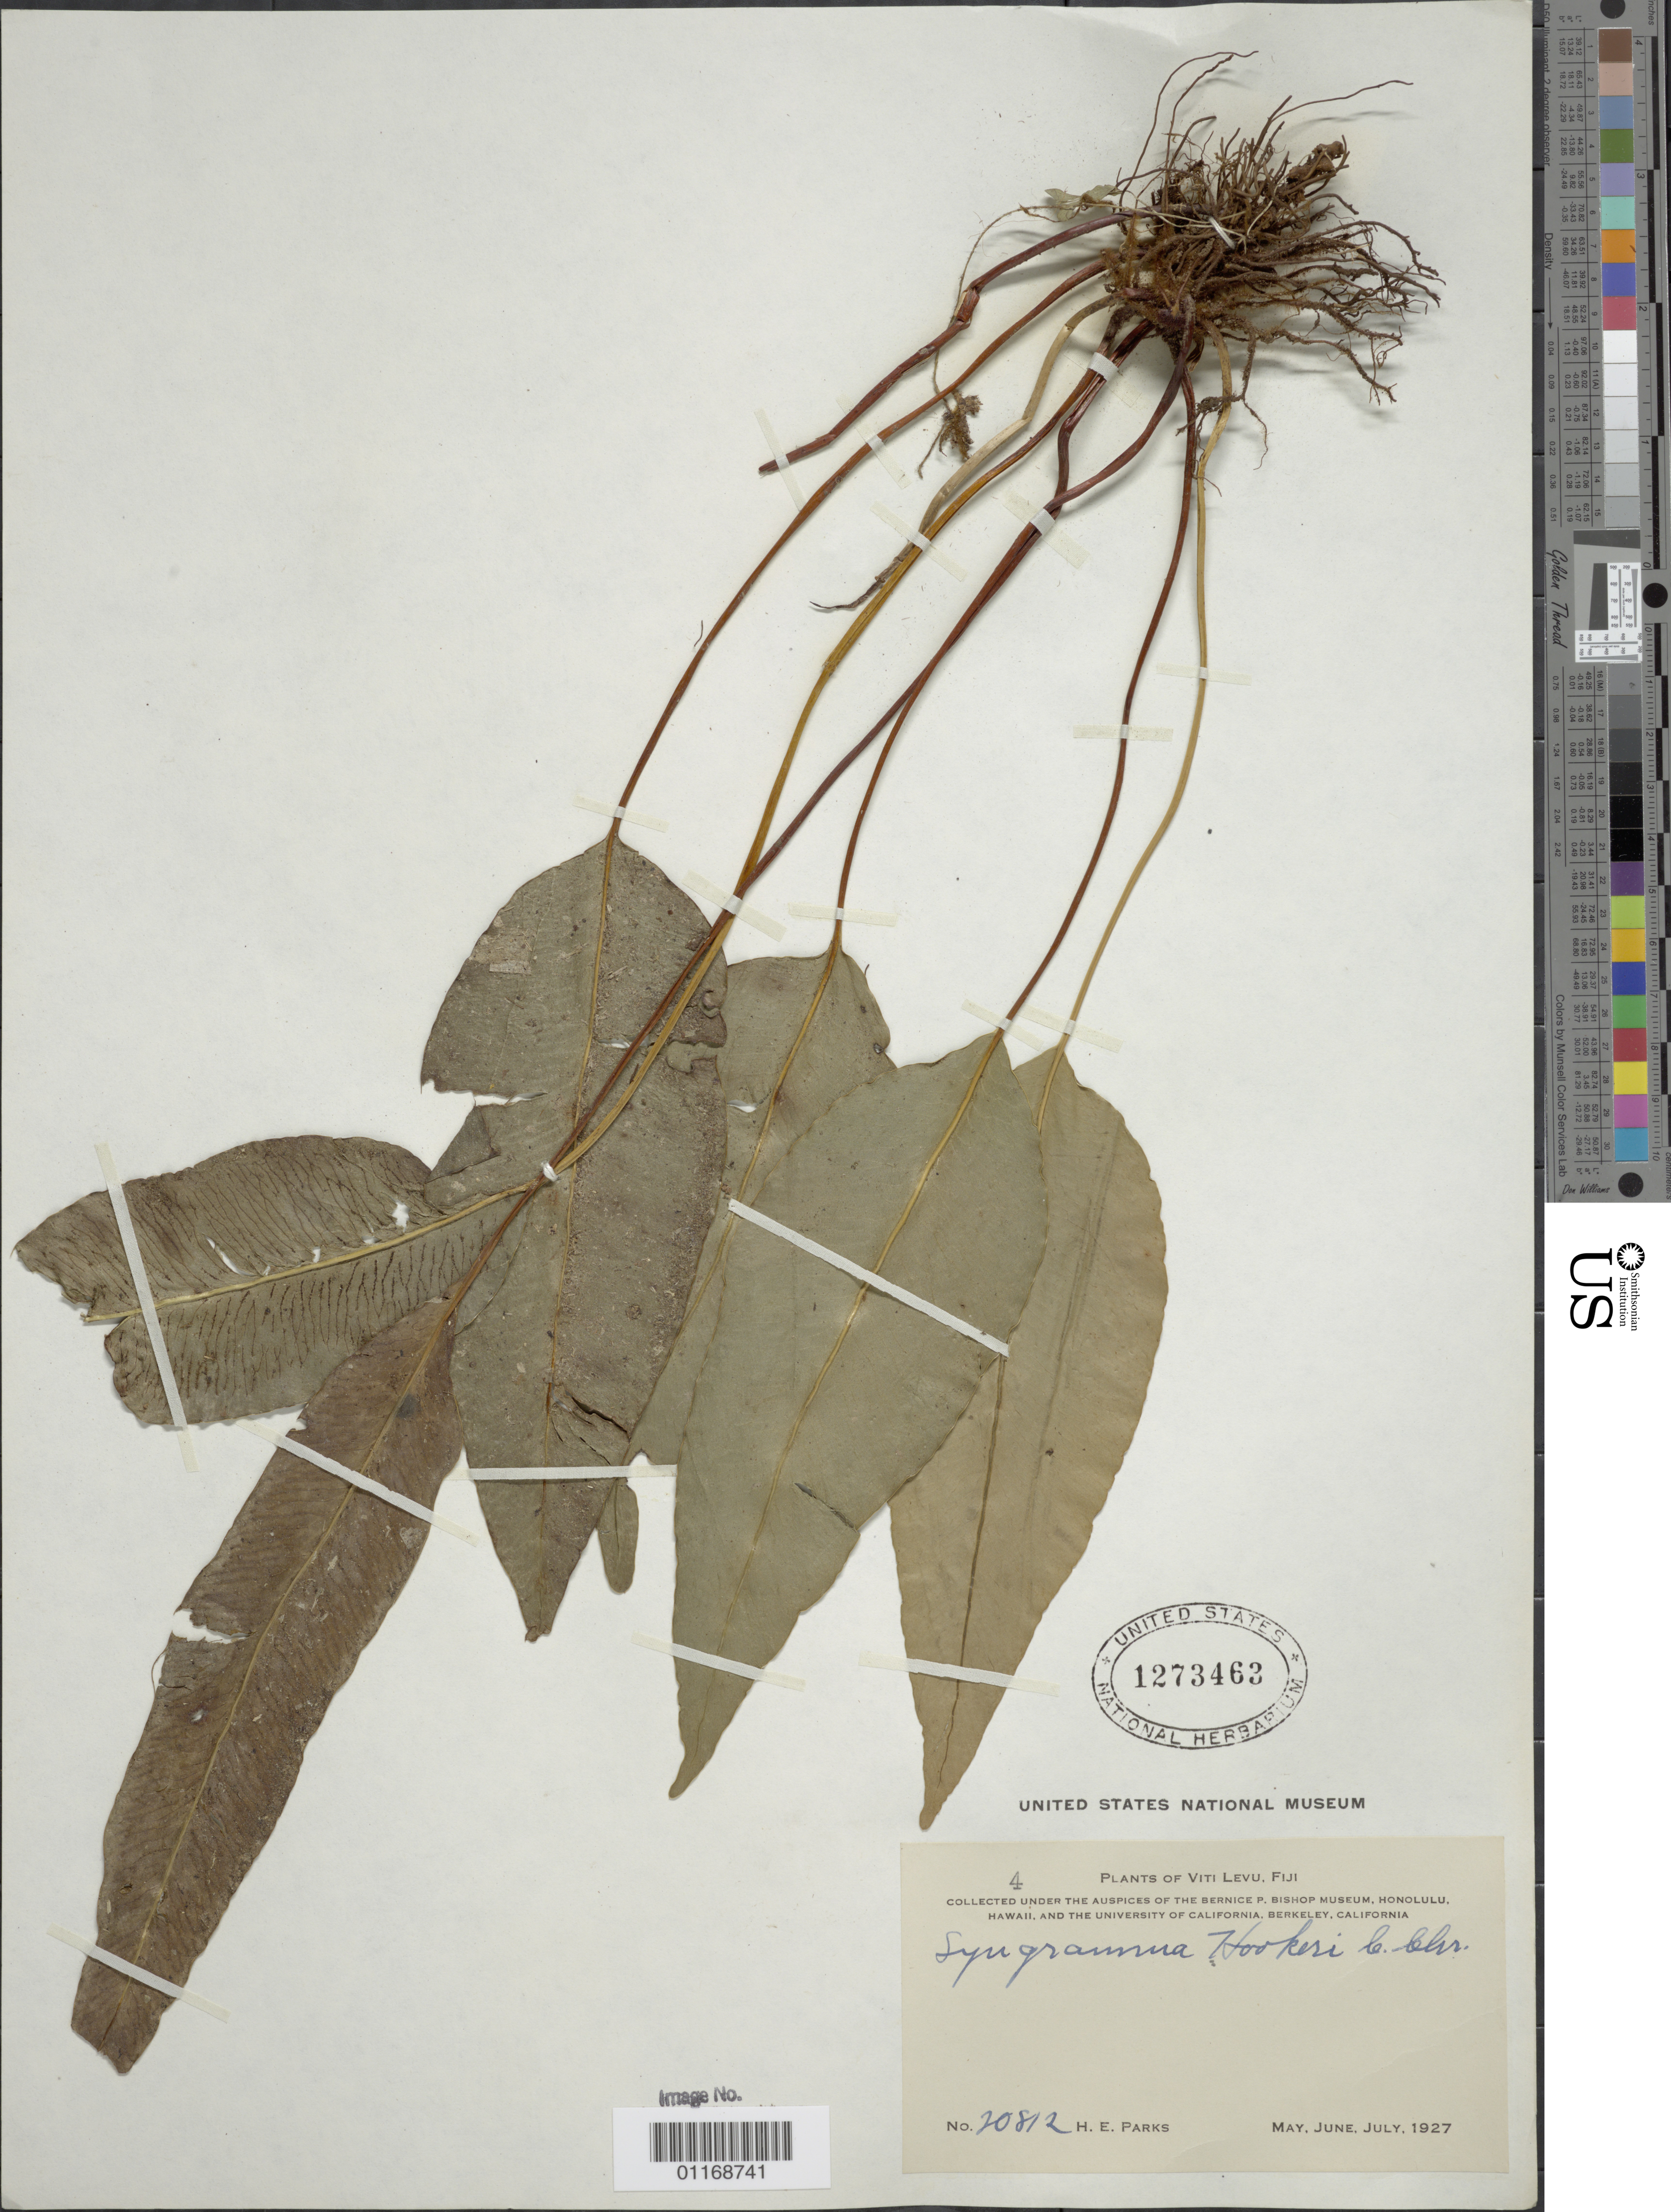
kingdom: Plantae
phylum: Tracheophyta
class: Polypodiopsida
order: Polypodiales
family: Pteridaceae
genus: Taenitis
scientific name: Taenitis lanceolata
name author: (Diels) Holttum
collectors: H. E. Parks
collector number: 20812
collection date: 1927-05-01/1927-07-31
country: Fiji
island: Viti Levu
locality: Viti Levu, Mt. Korobamba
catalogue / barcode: US 1273463